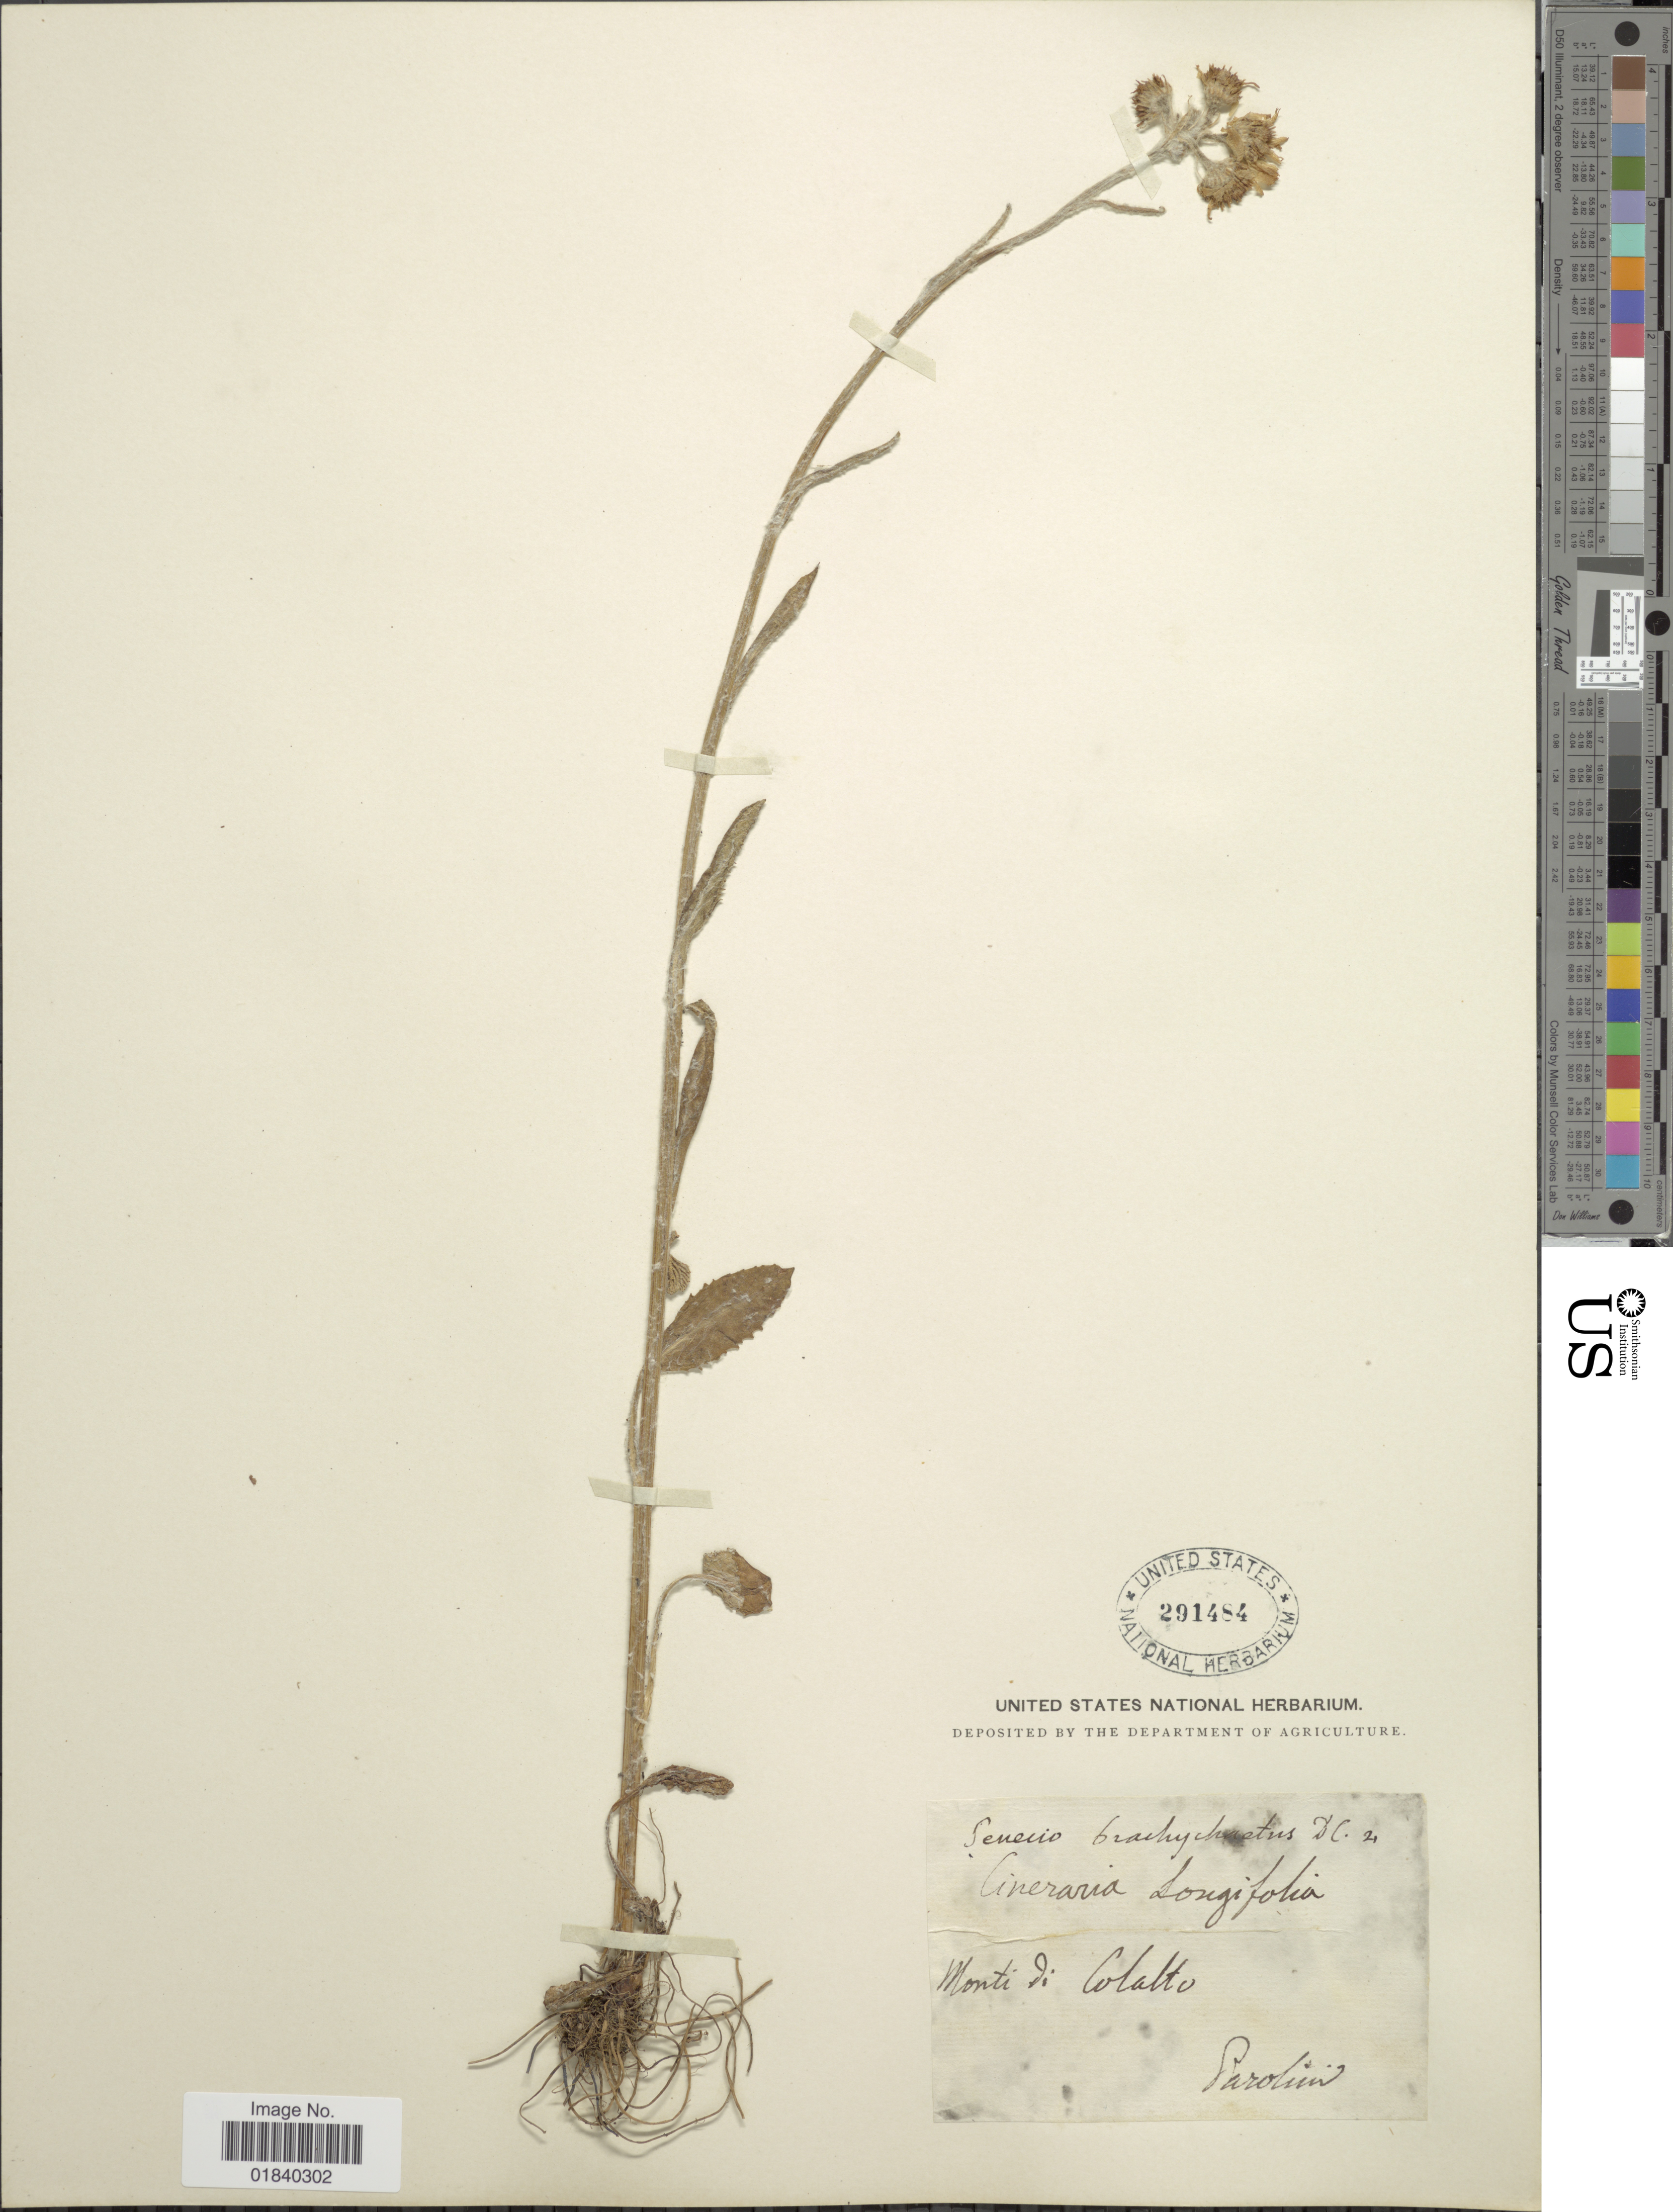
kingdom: Plantae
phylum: Tracheophyta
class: Magnoliopsida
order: Asterales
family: Asteraceae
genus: Tephroseris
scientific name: Tephroseris longifolia subsp. brachychaeta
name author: Greuter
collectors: A. Parolini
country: Italy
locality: Monti di Collalto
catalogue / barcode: US 291484